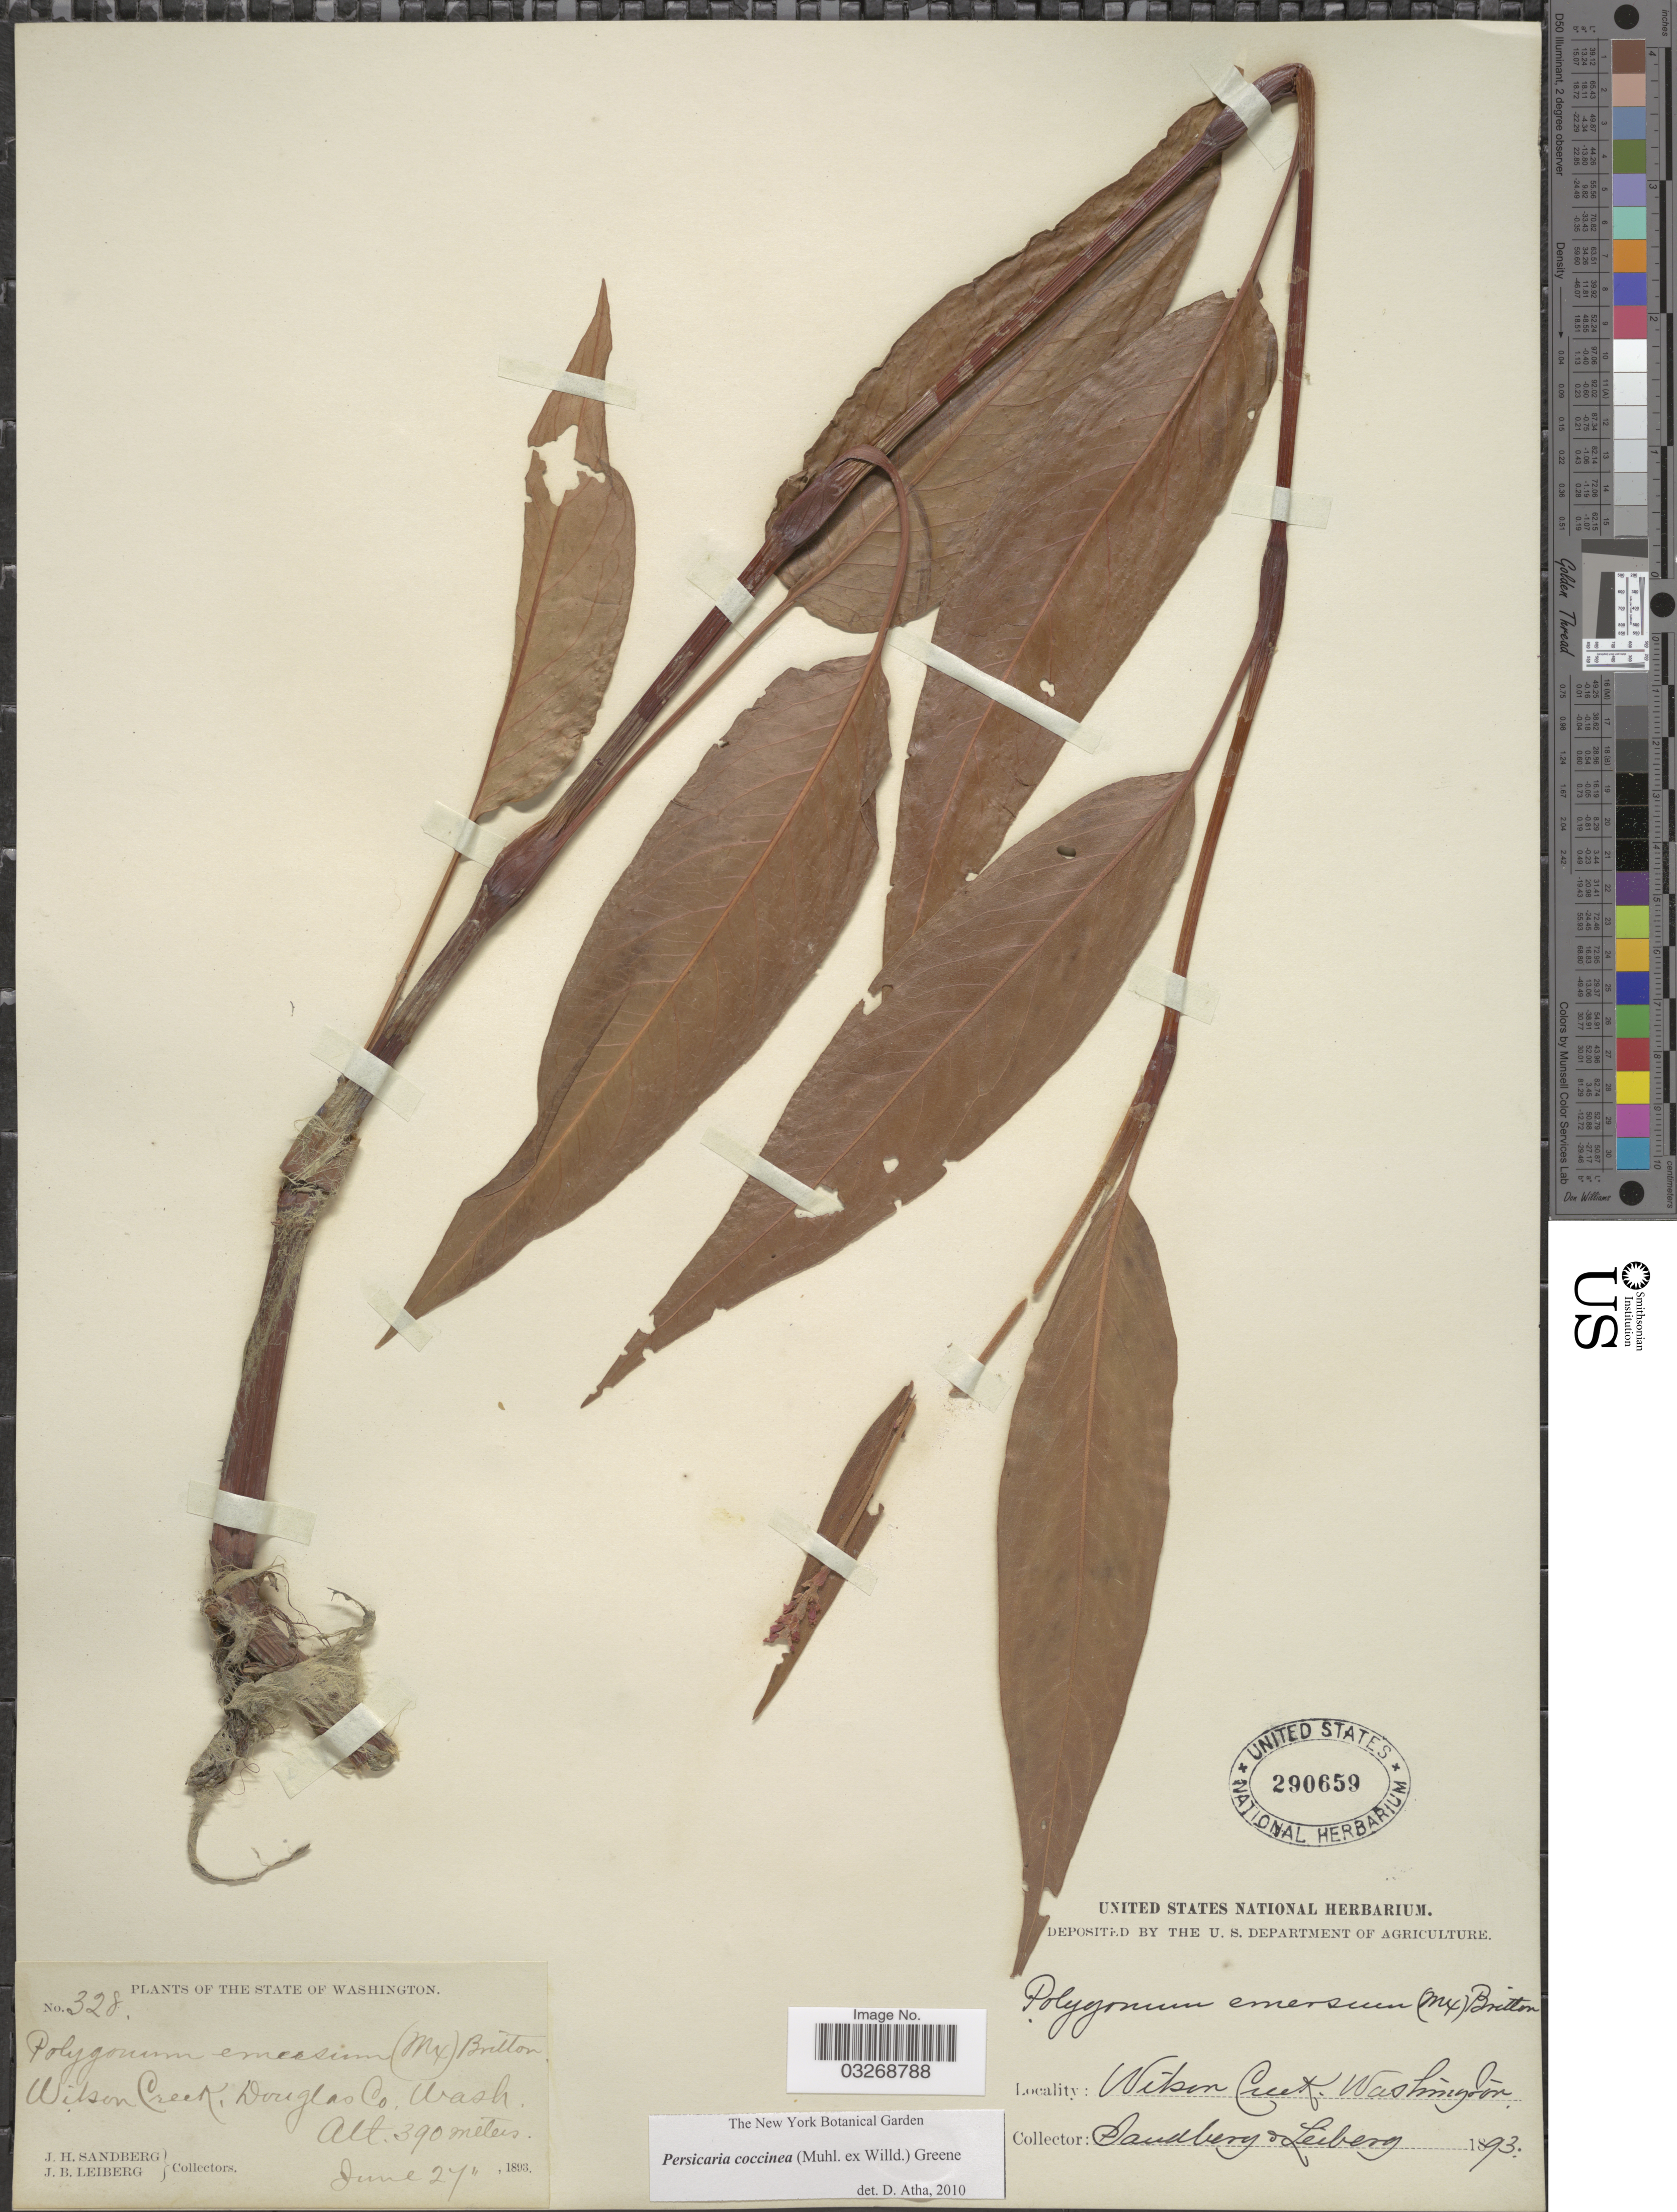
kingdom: Plantae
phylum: Tracheophyta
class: Magnoliopsida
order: Caryophyllales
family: Polygonaceae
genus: Persicaria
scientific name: Persicaria coccinea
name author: (Muhl. ex Willd.) Greene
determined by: Atha, D. E.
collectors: J. H. Sandberg & J. B. Leiberg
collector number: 328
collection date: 1893-06-27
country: United States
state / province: Washington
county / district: Douglas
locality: Wilson Creek, Douglas Co.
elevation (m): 390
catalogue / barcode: US 290659